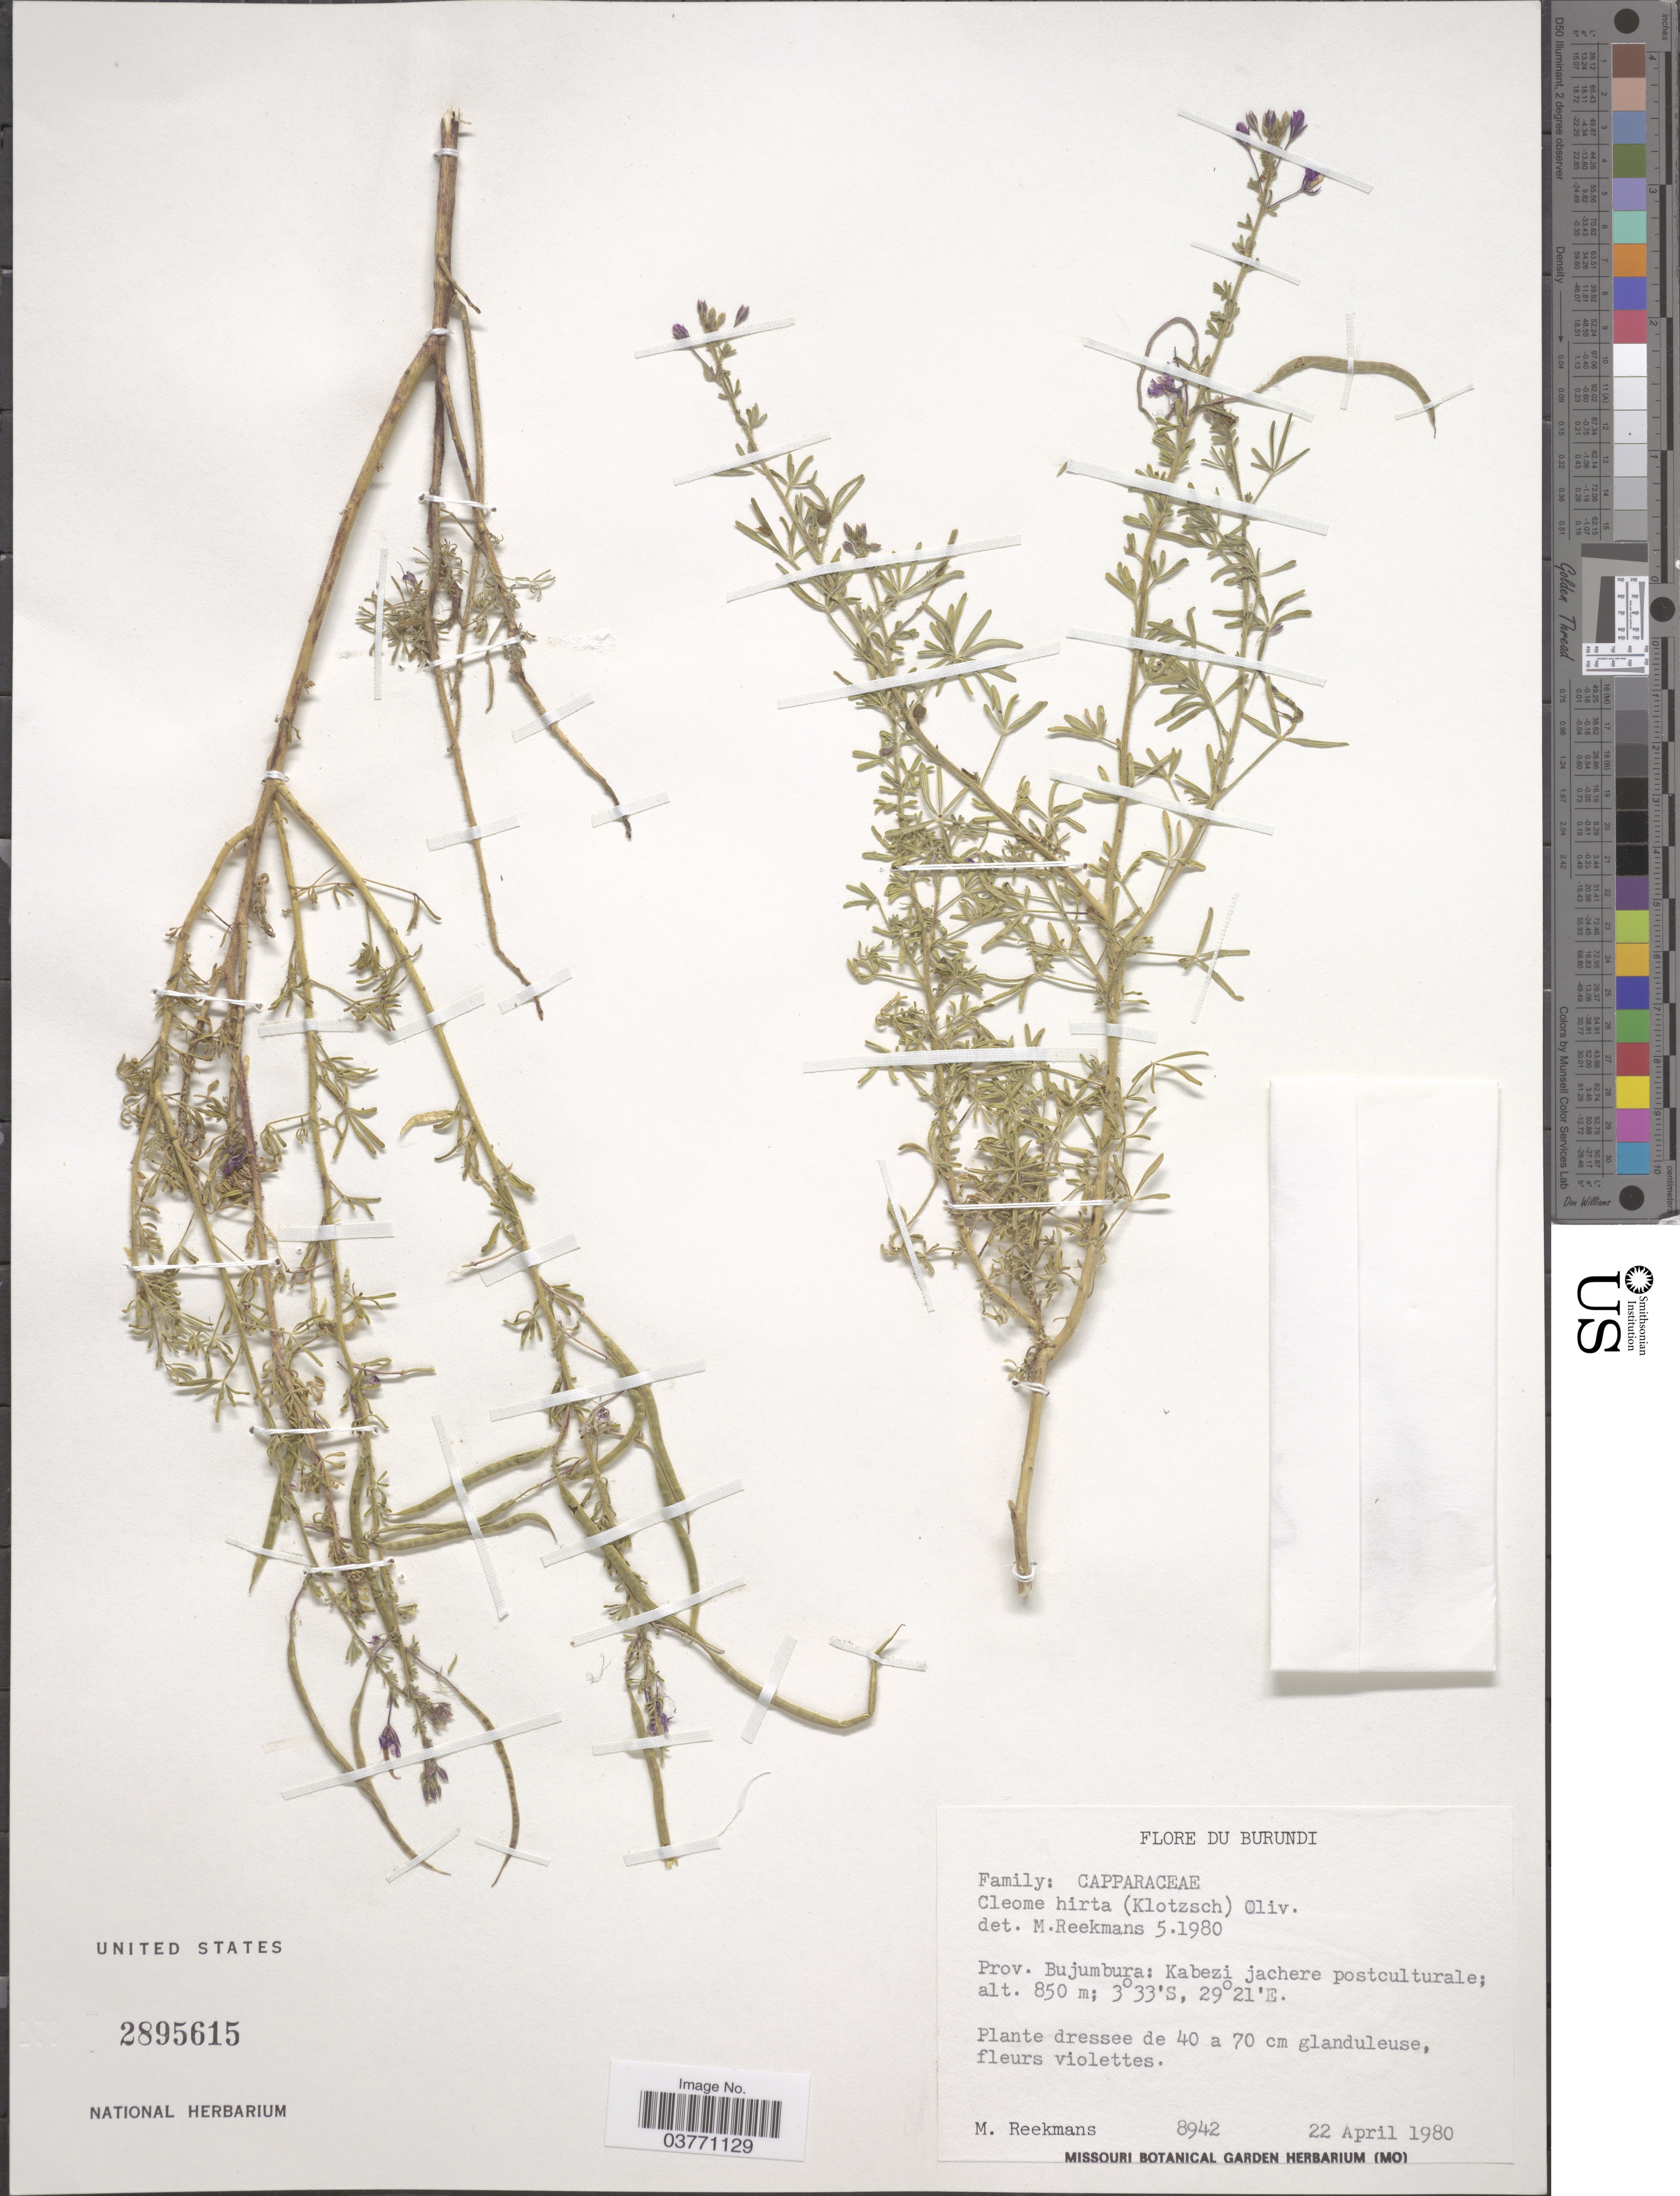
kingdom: Plantae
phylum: Tracheophyta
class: Magnoliopsida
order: Brassicales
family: Cleomaceae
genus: Sieruela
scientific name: Sieruela hirta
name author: (Klotzsch) Roalson & J.C. Hall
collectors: M. Reekmans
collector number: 8942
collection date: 1980-04-22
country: Burundi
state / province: Bujumura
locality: Prov. Bujumbura: Kabezi jachere postculturale.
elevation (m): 850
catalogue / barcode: US 2895615